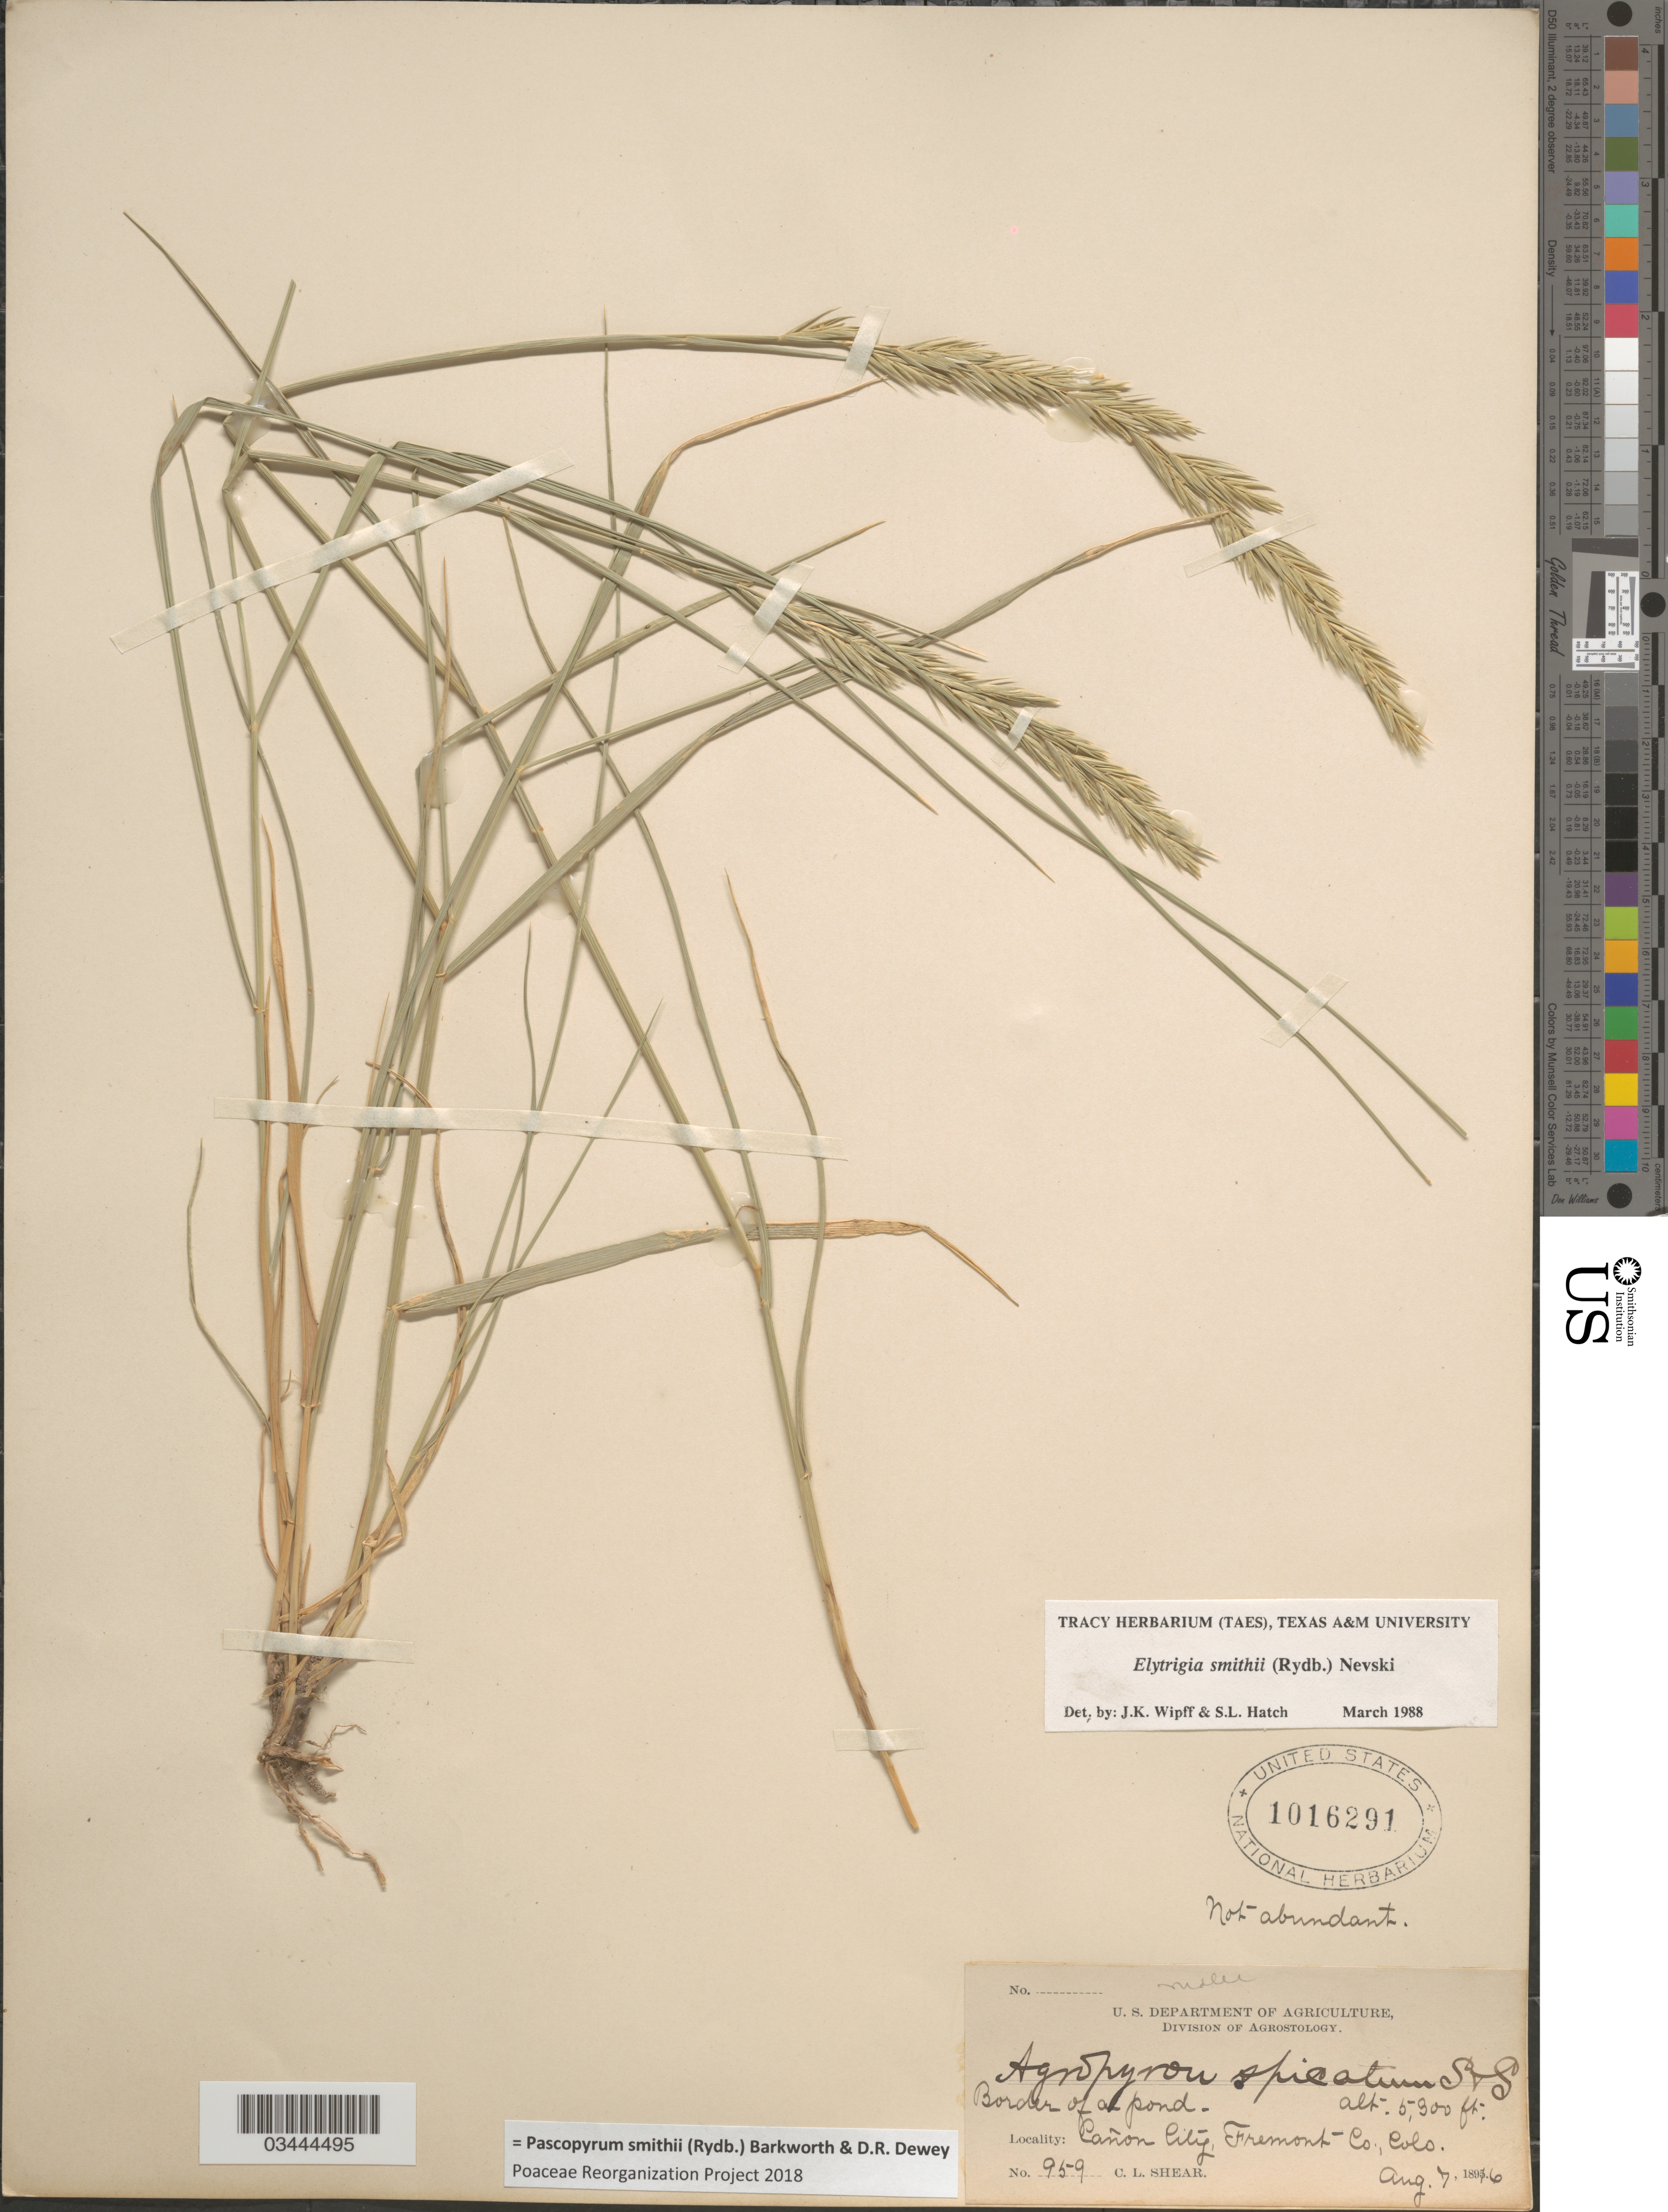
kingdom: Plantae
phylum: Tracheophyta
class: Liliopsida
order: Poales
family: Poaceae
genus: Pascopyrum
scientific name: Pascopyrum smithii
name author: (Rydb.) Barkworth & Dewey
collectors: C. L. Shear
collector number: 959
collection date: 1896-08-07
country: United States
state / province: Colorado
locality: Border of a pond. Cañon City, Fremont Co.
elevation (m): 1615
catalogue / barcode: US 1016291